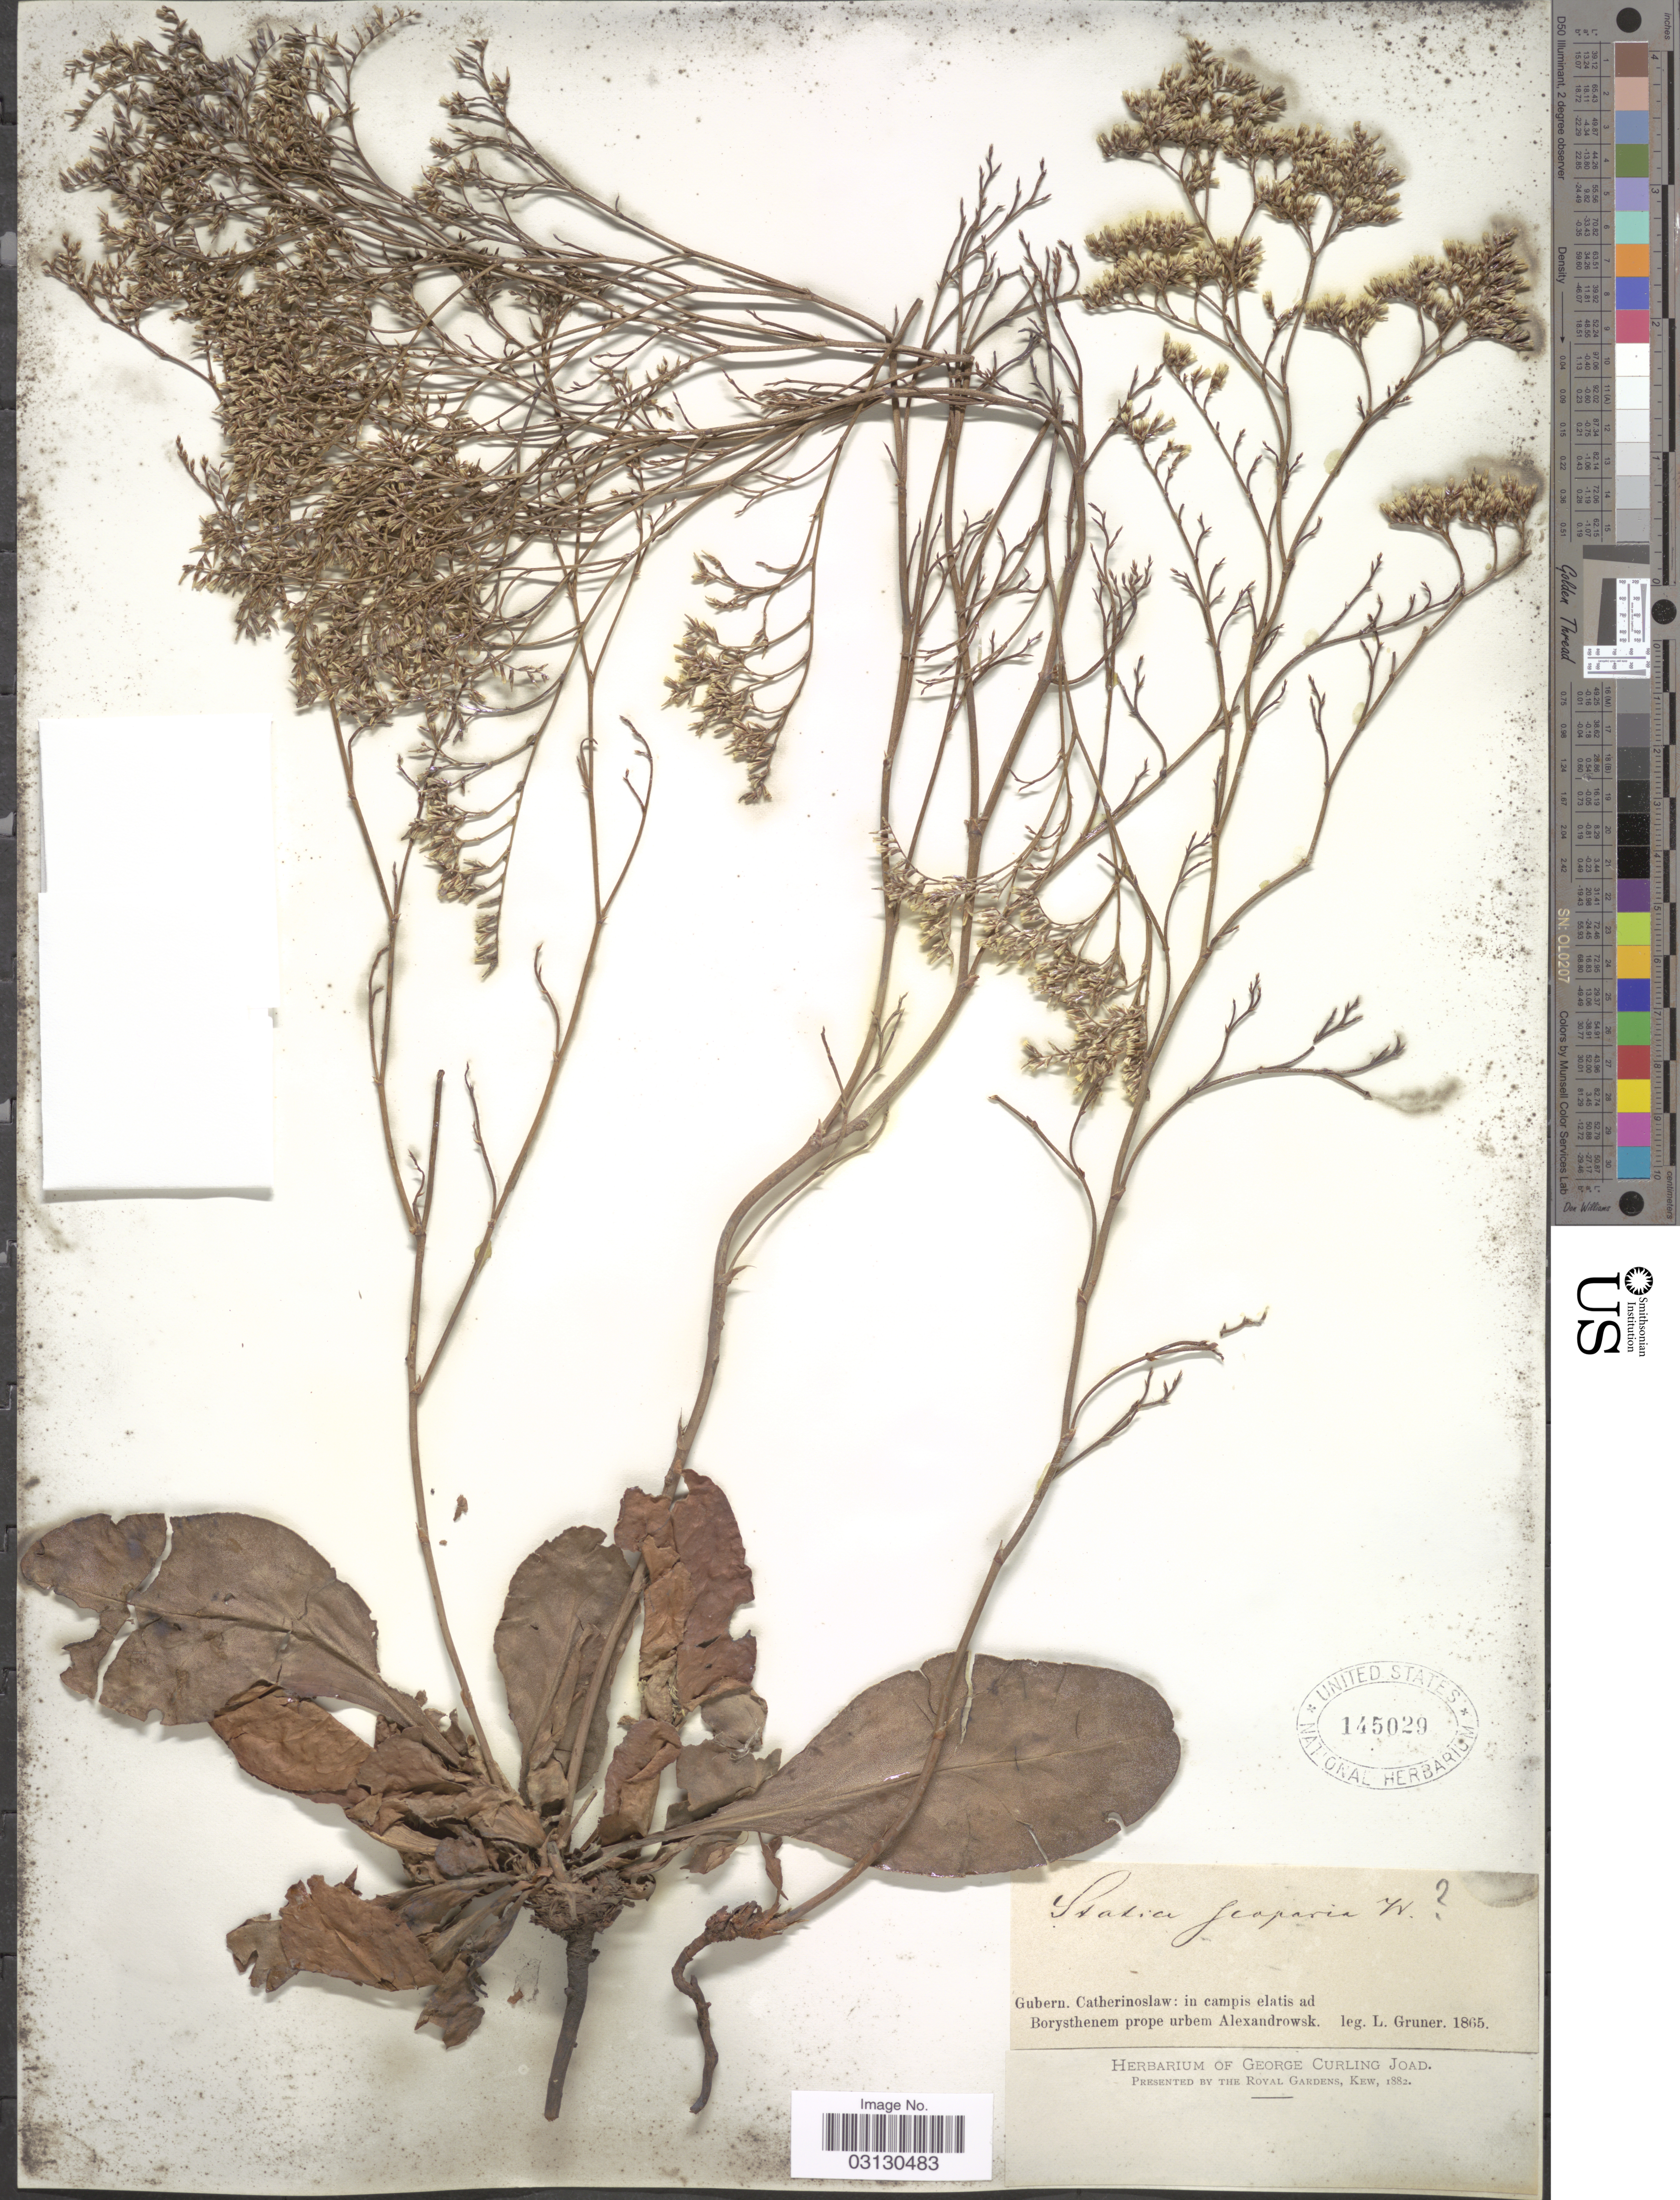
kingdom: Plantae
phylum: Tracheophyta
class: Magnoliopsida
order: Caryophyllales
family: Plumbaginaceae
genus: Limonium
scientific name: Limonium scoparium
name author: (M. Bieb.) Stankov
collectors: L. F. Gruner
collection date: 1865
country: Ukraine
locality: Gubern. Catherinoslaw: in campis elathis ad Borysthenem prope urbem Alexandrowsk.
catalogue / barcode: US 145029